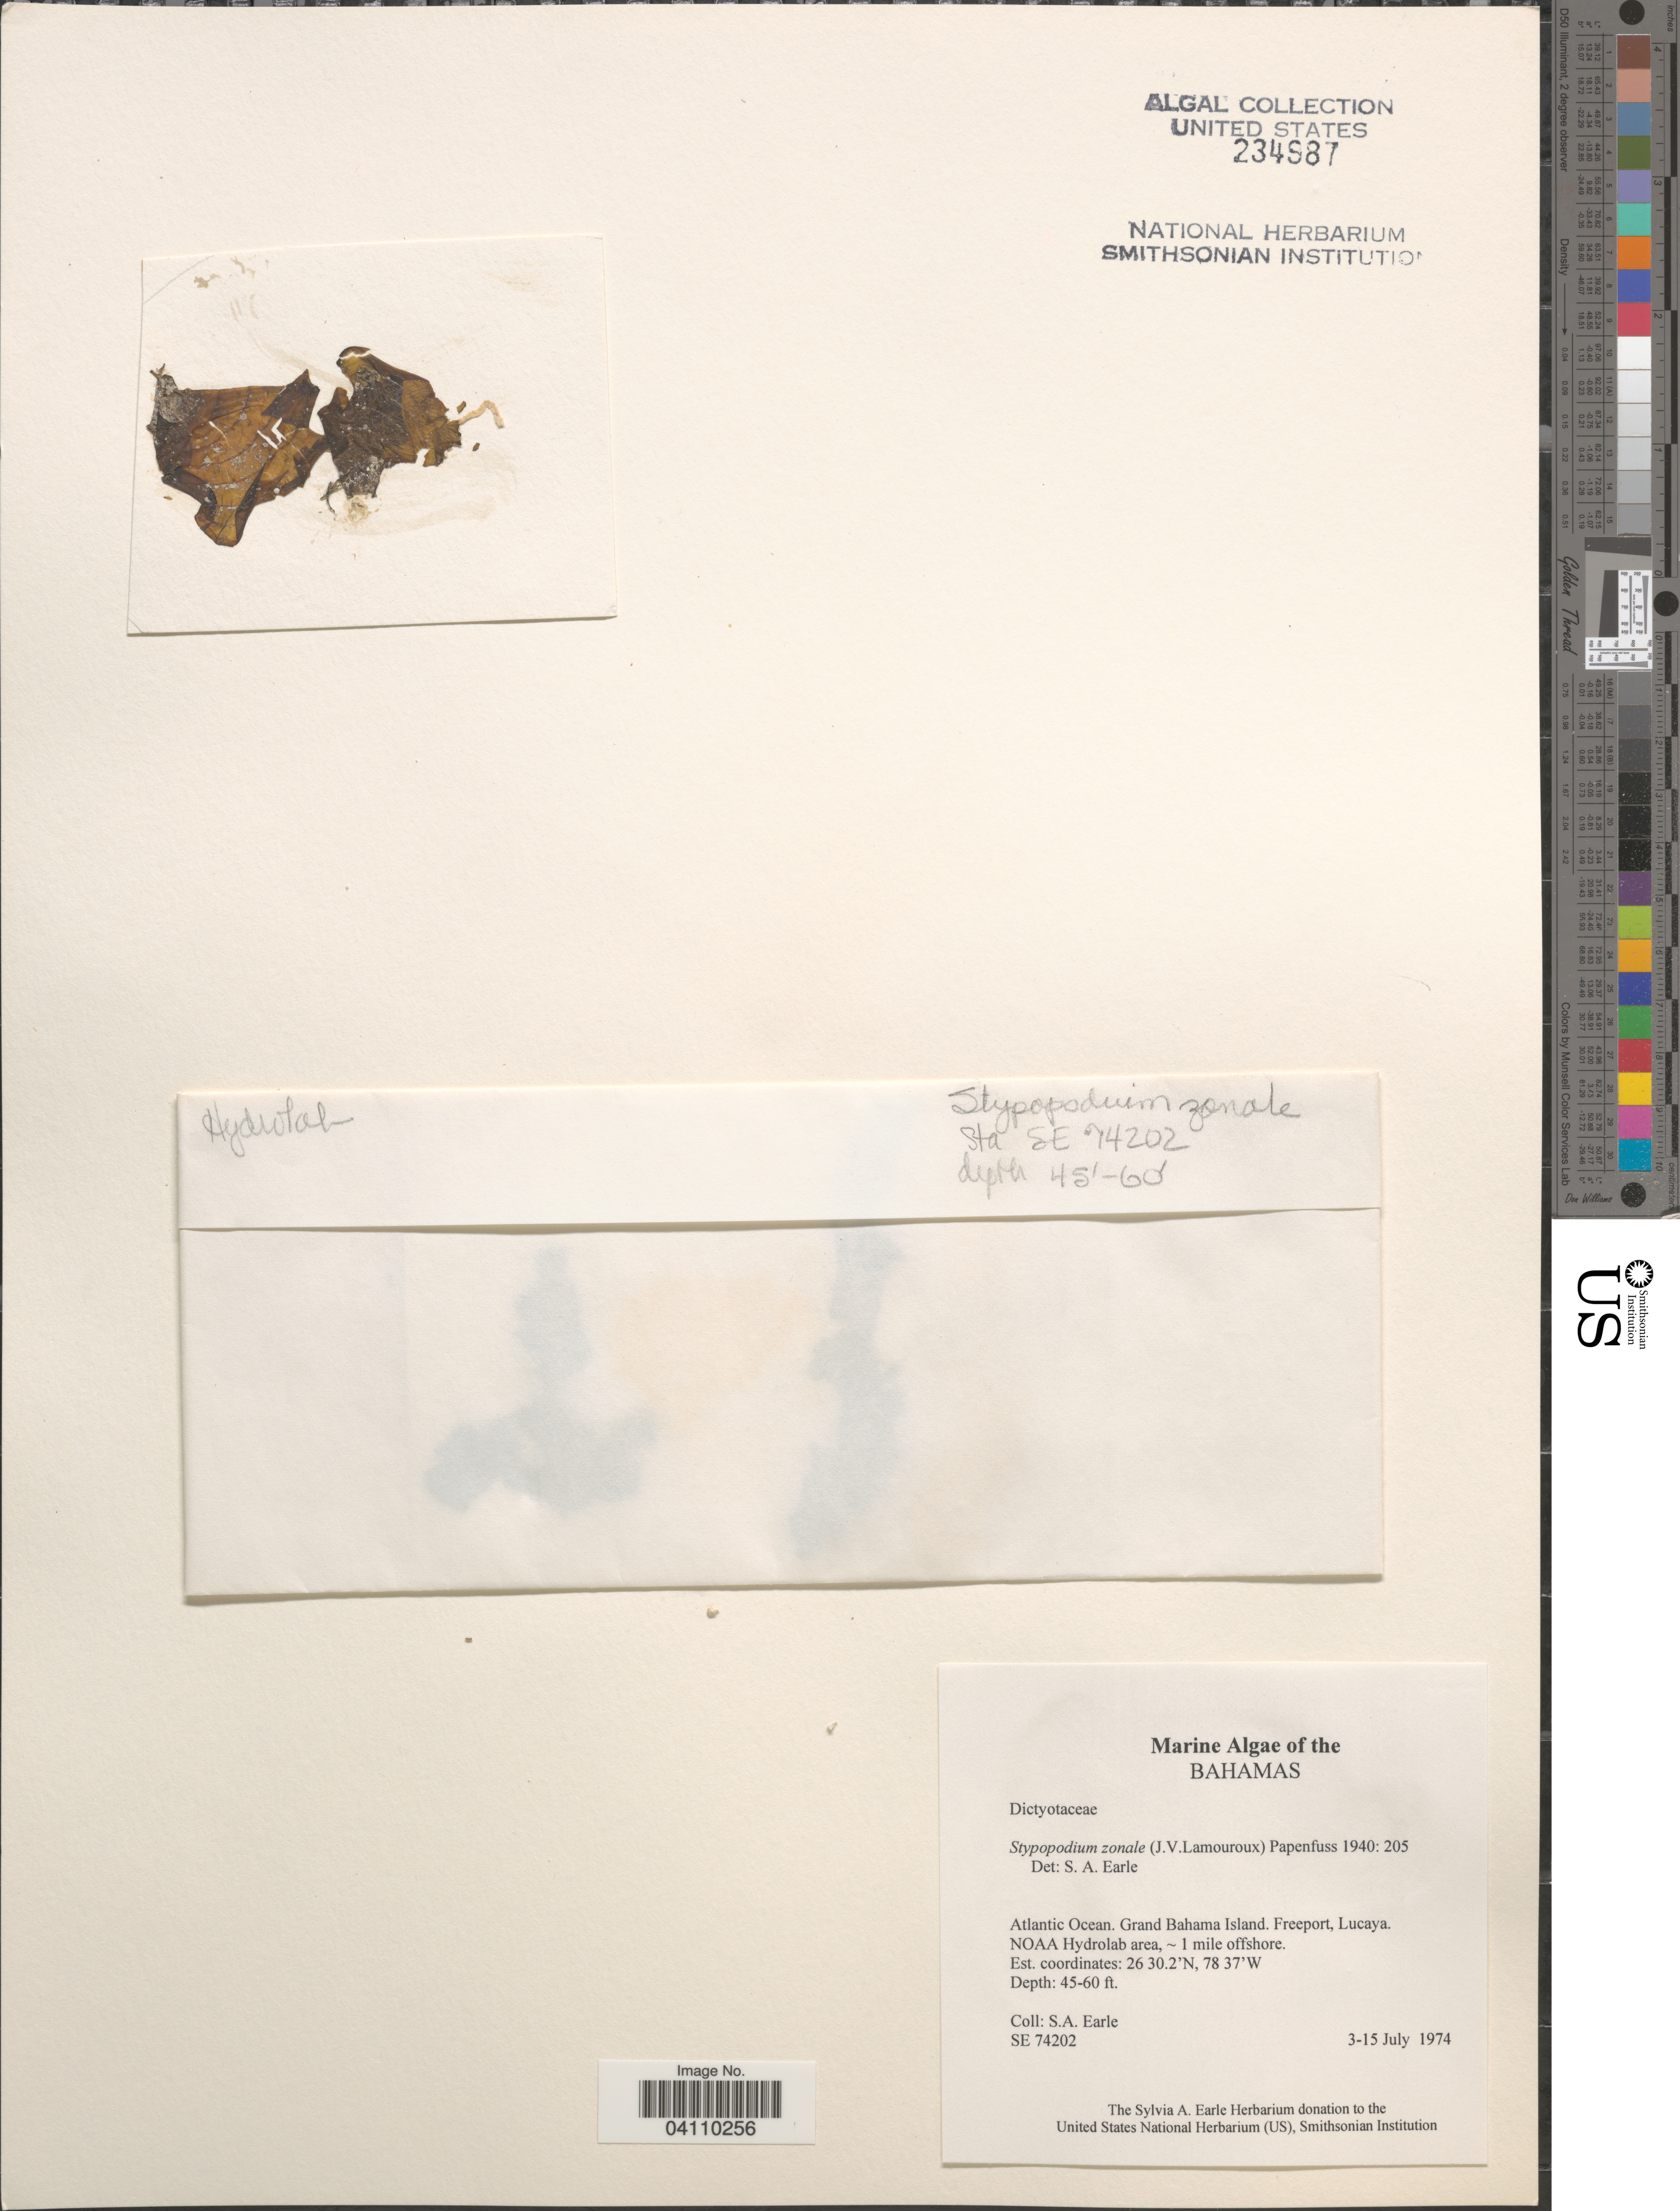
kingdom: Chromista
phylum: Ochrophyta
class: Phaeophyceae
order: Dictyotales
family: Dictyotaceae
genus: Stypopodium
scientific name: Stypopodium zonale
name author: (J.V.Lamouroux) Papenf.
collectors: S. A. Earle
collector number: SE74202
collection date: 1974-07-03/1974-07-15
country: Bahamas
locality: Atlantic Ocean. Grand Bahama Island. Freeport, Lucaya. NOAA Hydrolab area, ~ 1 mile offshore.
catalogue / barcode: US 234987